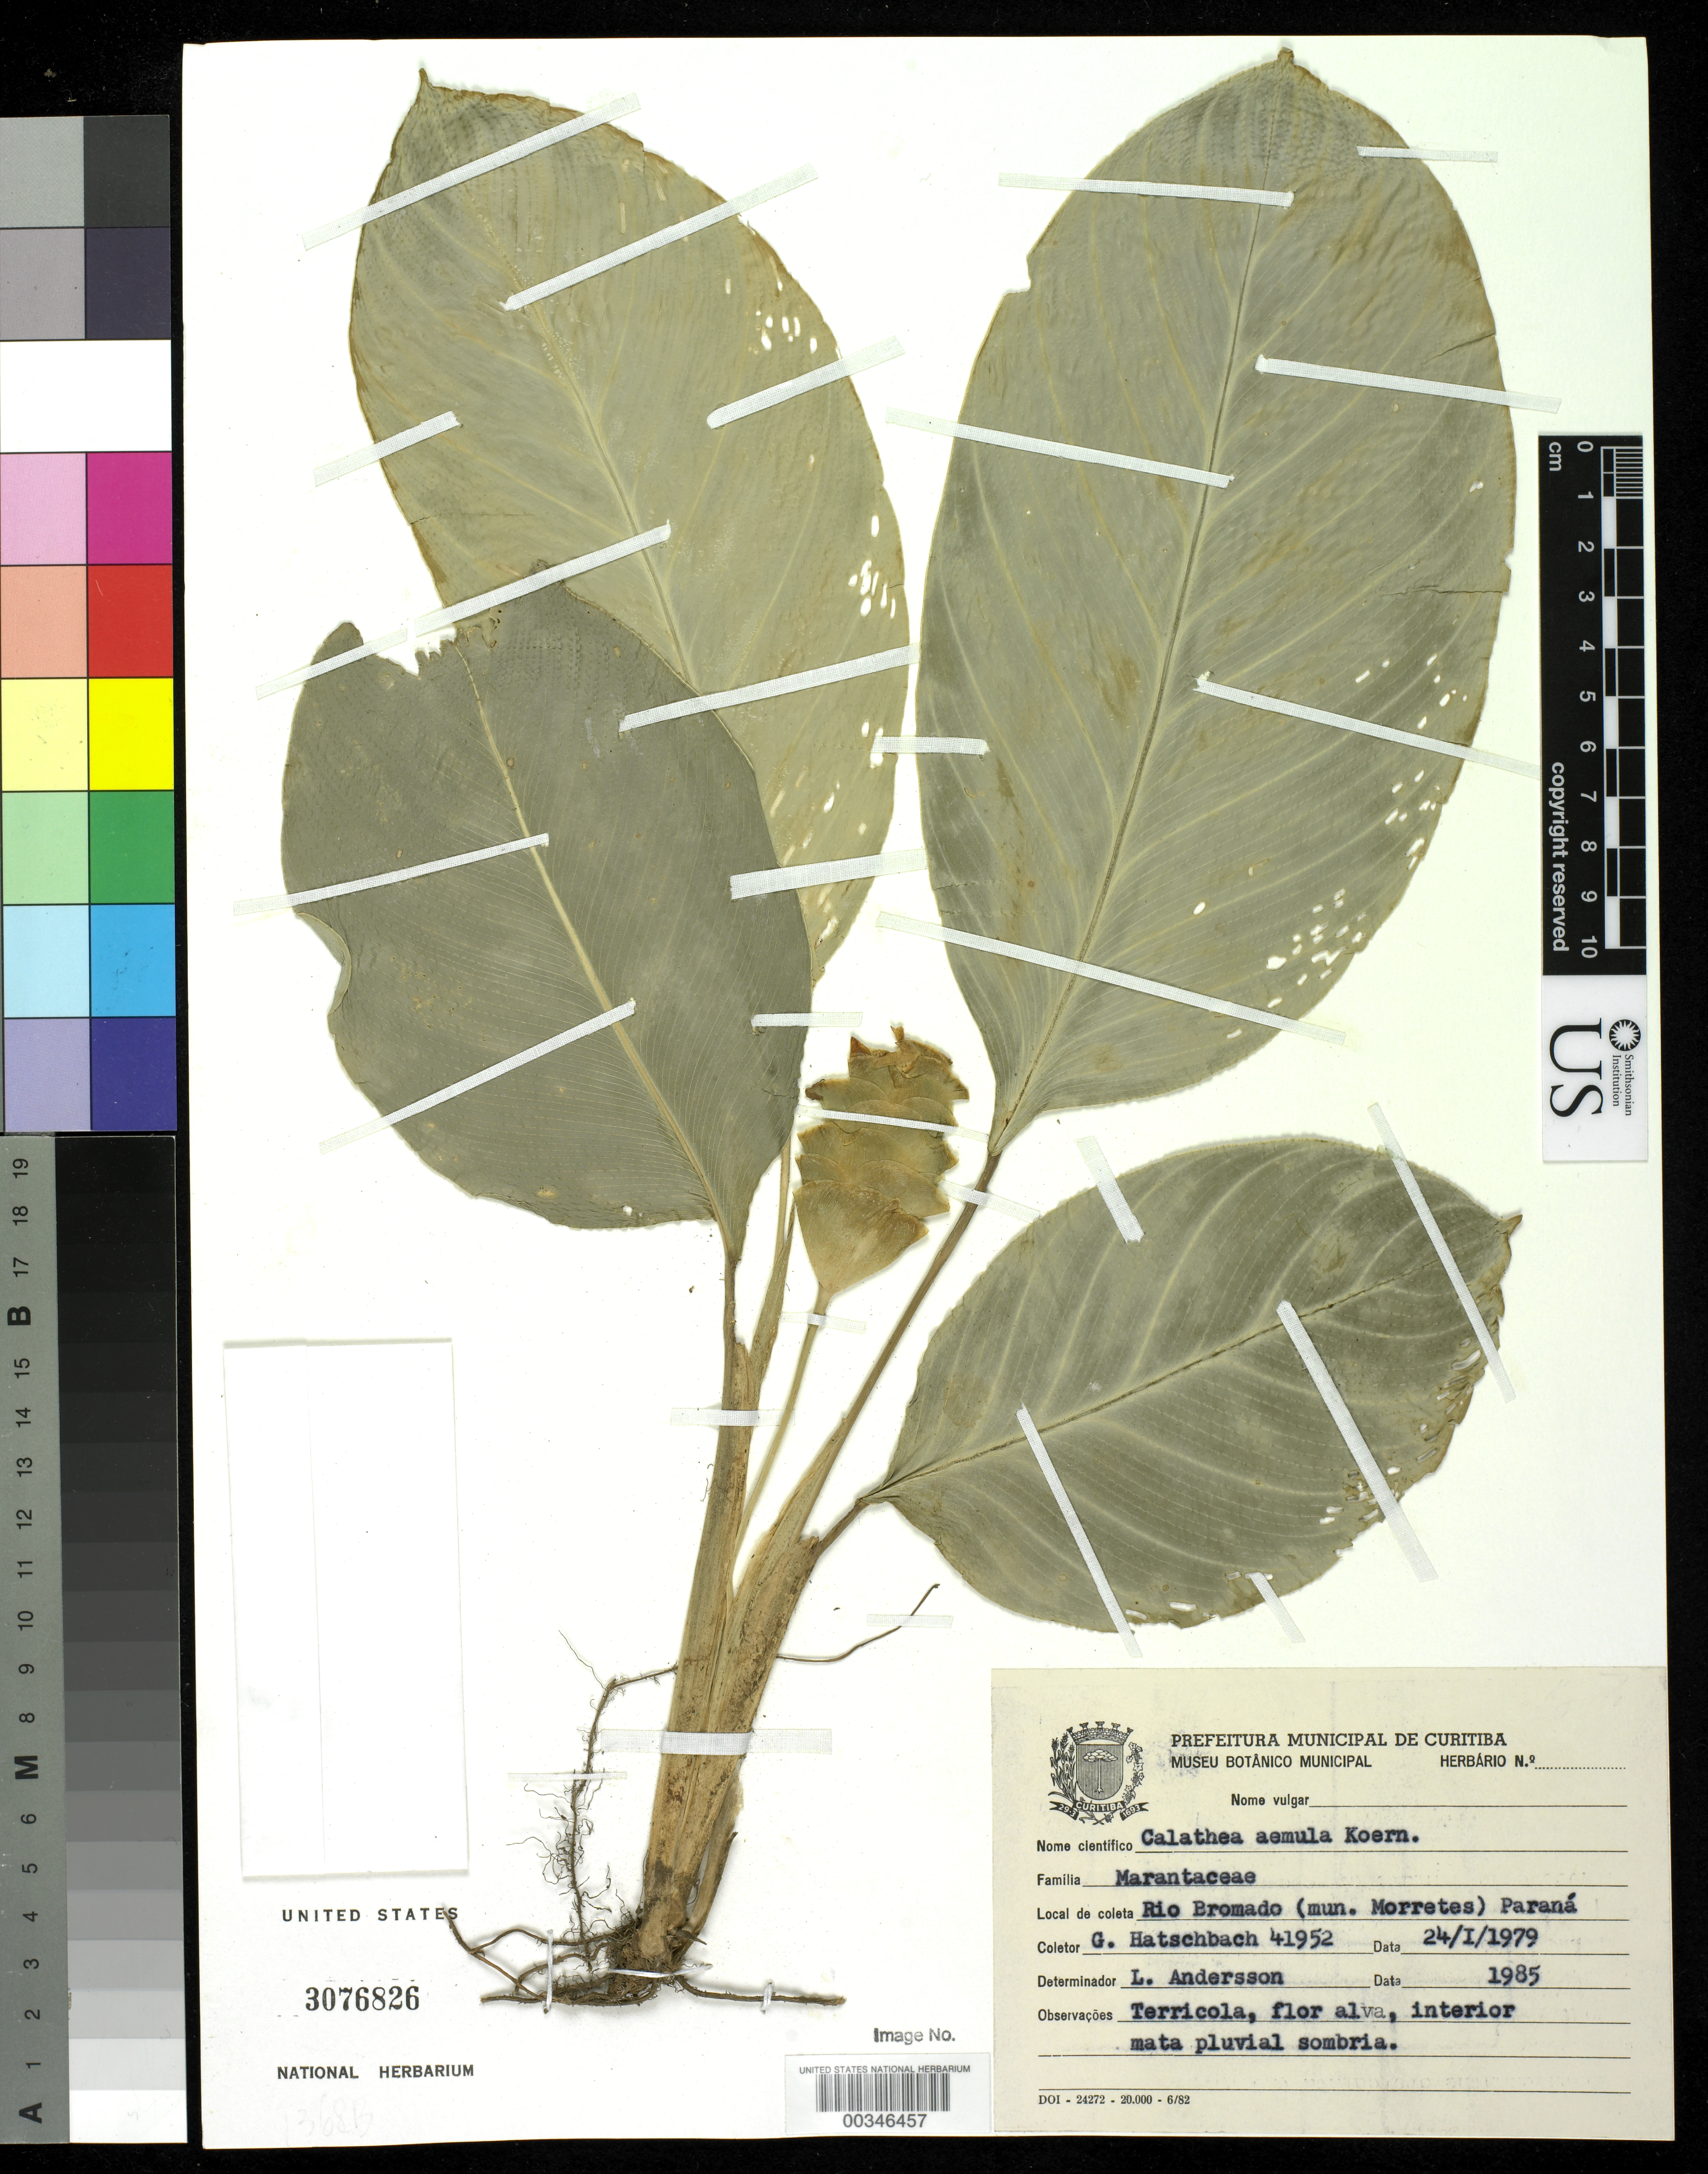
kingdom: Plantae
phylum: Tracheophyta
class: Liliopsida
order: Zingiberales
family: Marantaceae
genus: Goeppertia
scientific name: Goeppertia aemula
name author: (Körn.) Borchs. & S. Suárez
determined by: Strong, Mark T., (BOT), Smithsonian Institution - National Museum of Natural History (UNITED STATES)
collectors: G. Hatschbach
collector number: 41952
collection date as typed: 24 Jan 1979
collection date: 1979-01-24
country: Brazil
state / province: Paraná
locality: Rio bromado (mun. morretes)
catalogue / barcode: US 3076826